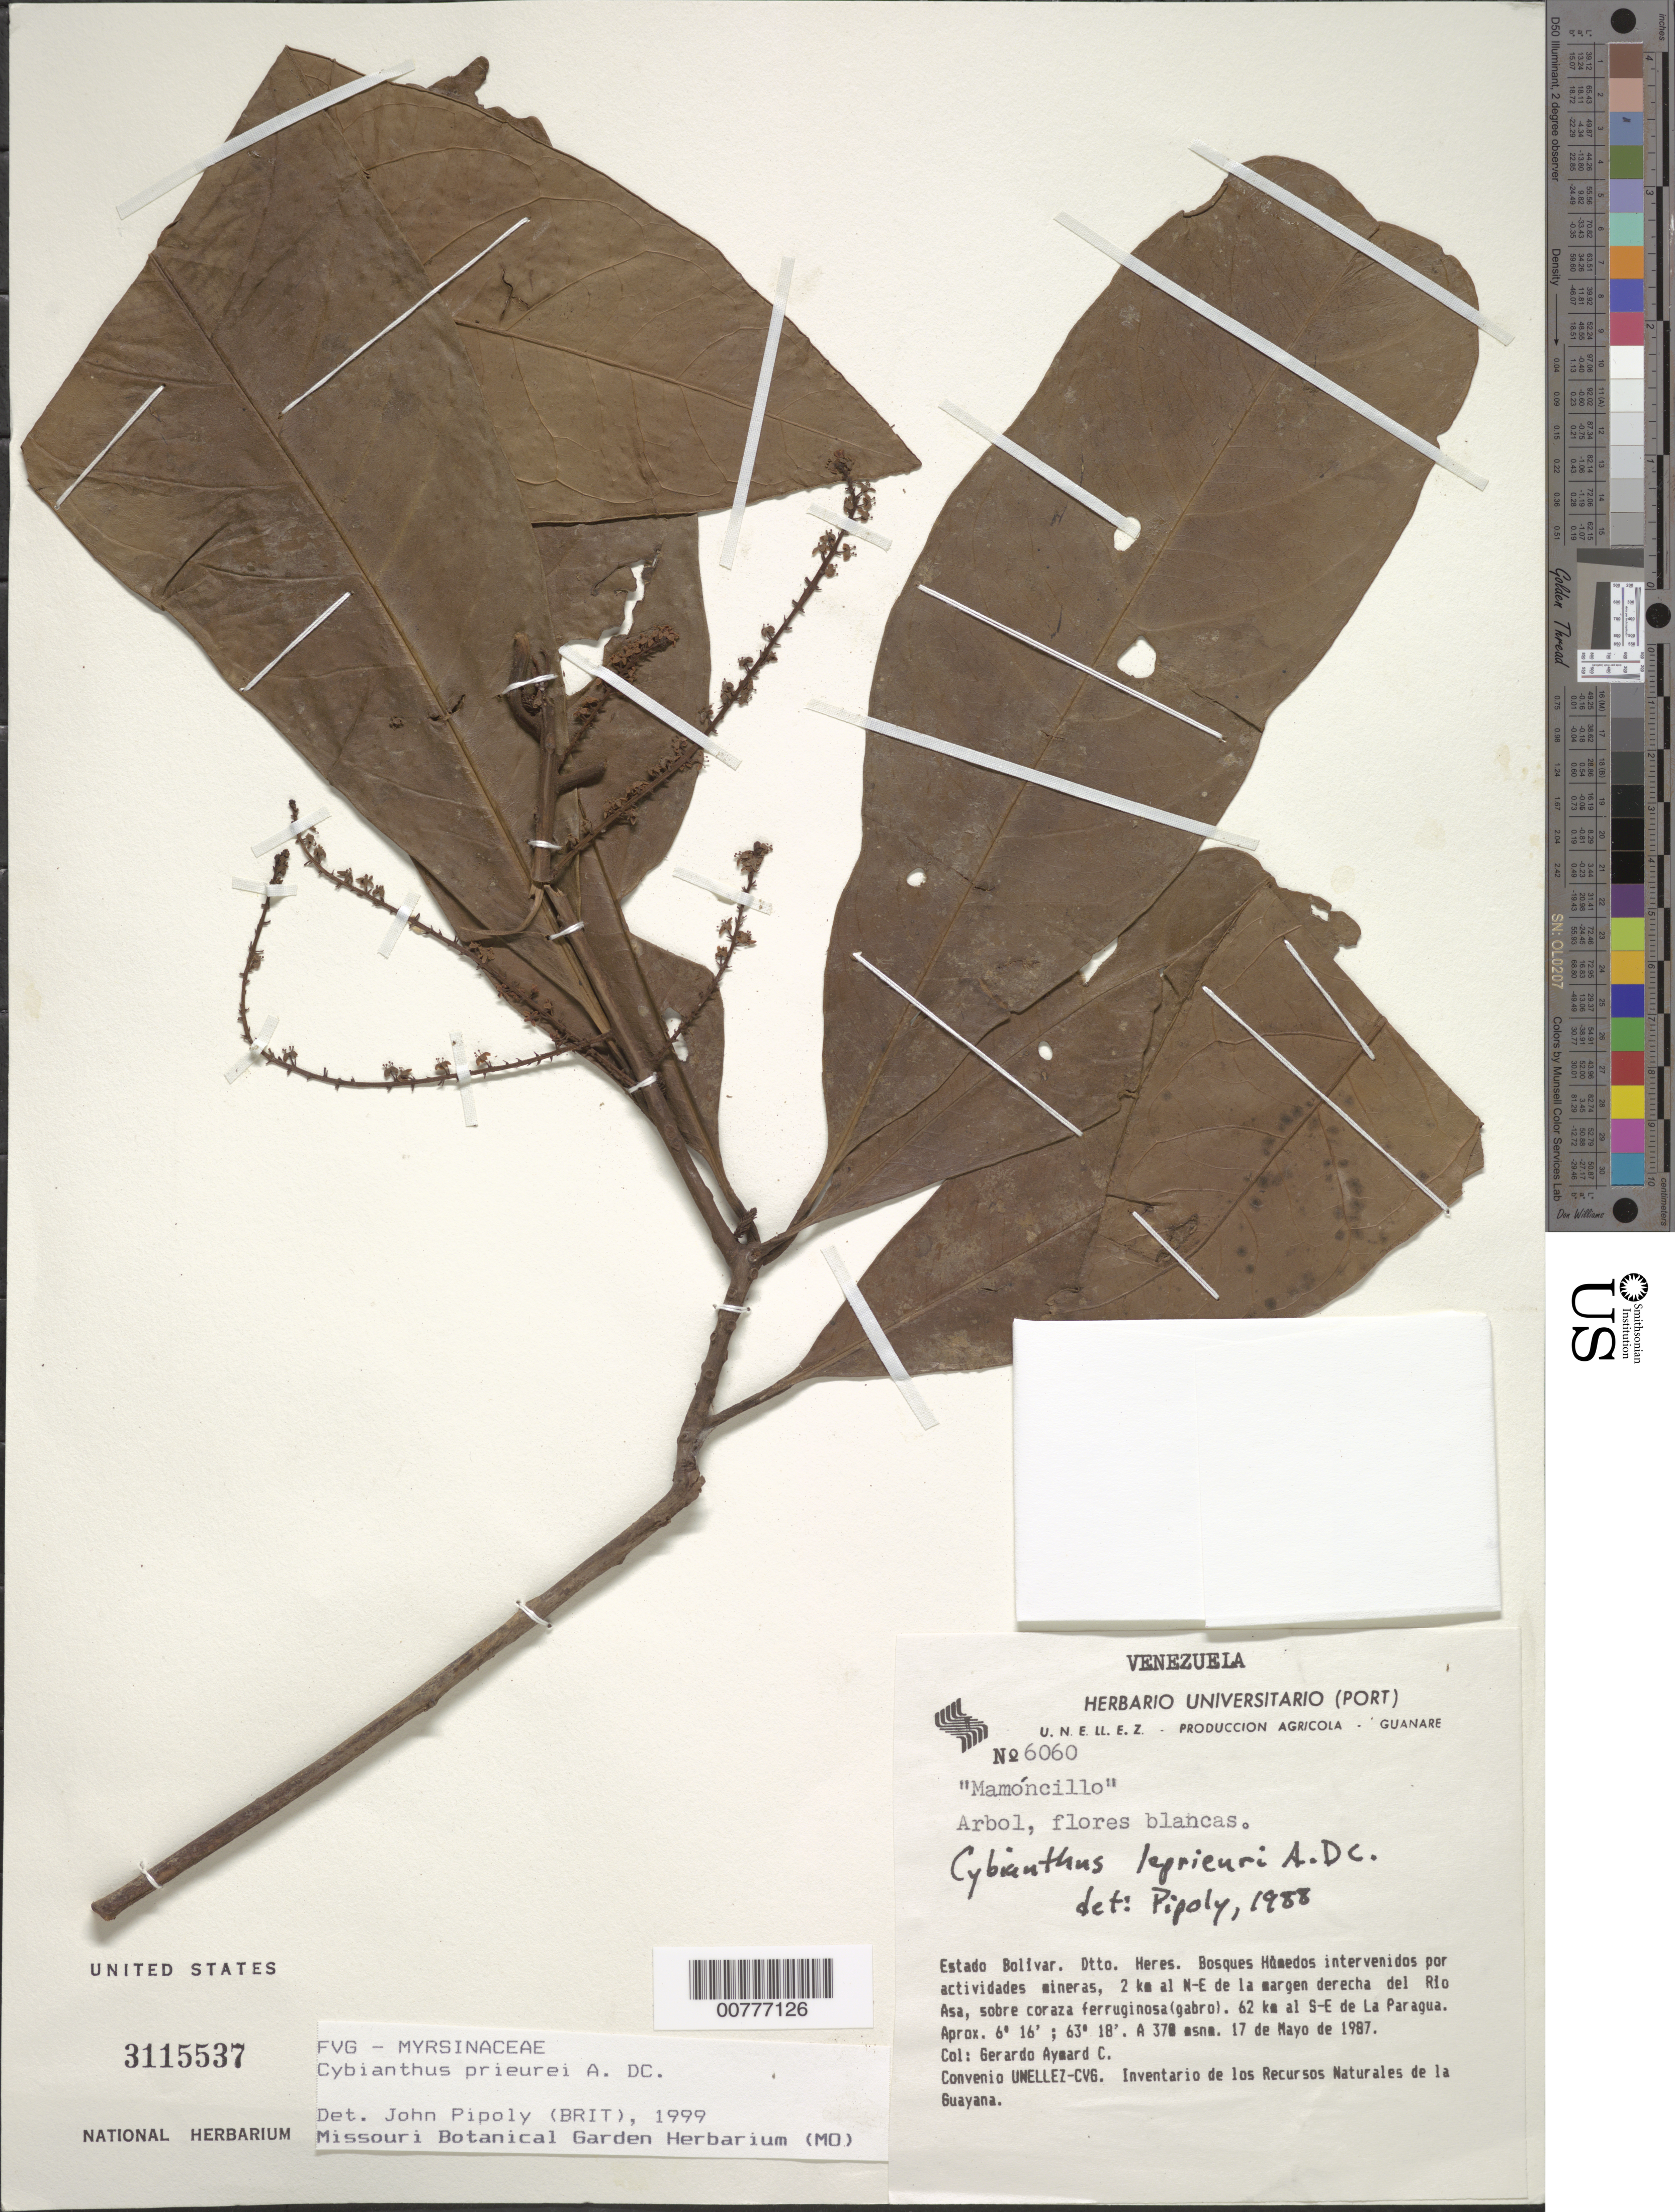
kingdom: Plantae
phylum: Tracheophyta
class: Magnoliopsida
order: Ericales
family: Primulaceae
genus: Cybianthus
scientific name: Cybianthus prieurii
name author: A. DC.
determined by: Pipoly, J. J., III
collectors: G. A. Aymard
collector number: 6060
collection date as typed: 17-May-87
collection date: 1987-05-17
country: Venezuela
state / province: Bolívar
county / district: Heres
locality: Río Asa, 2 km al NE de la margen derecha; 62 km al SE de La Paragua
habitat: Wet forest in mining area, sobre coraza ferruginosa (glabro)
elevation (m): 370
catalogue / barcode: US 3115537